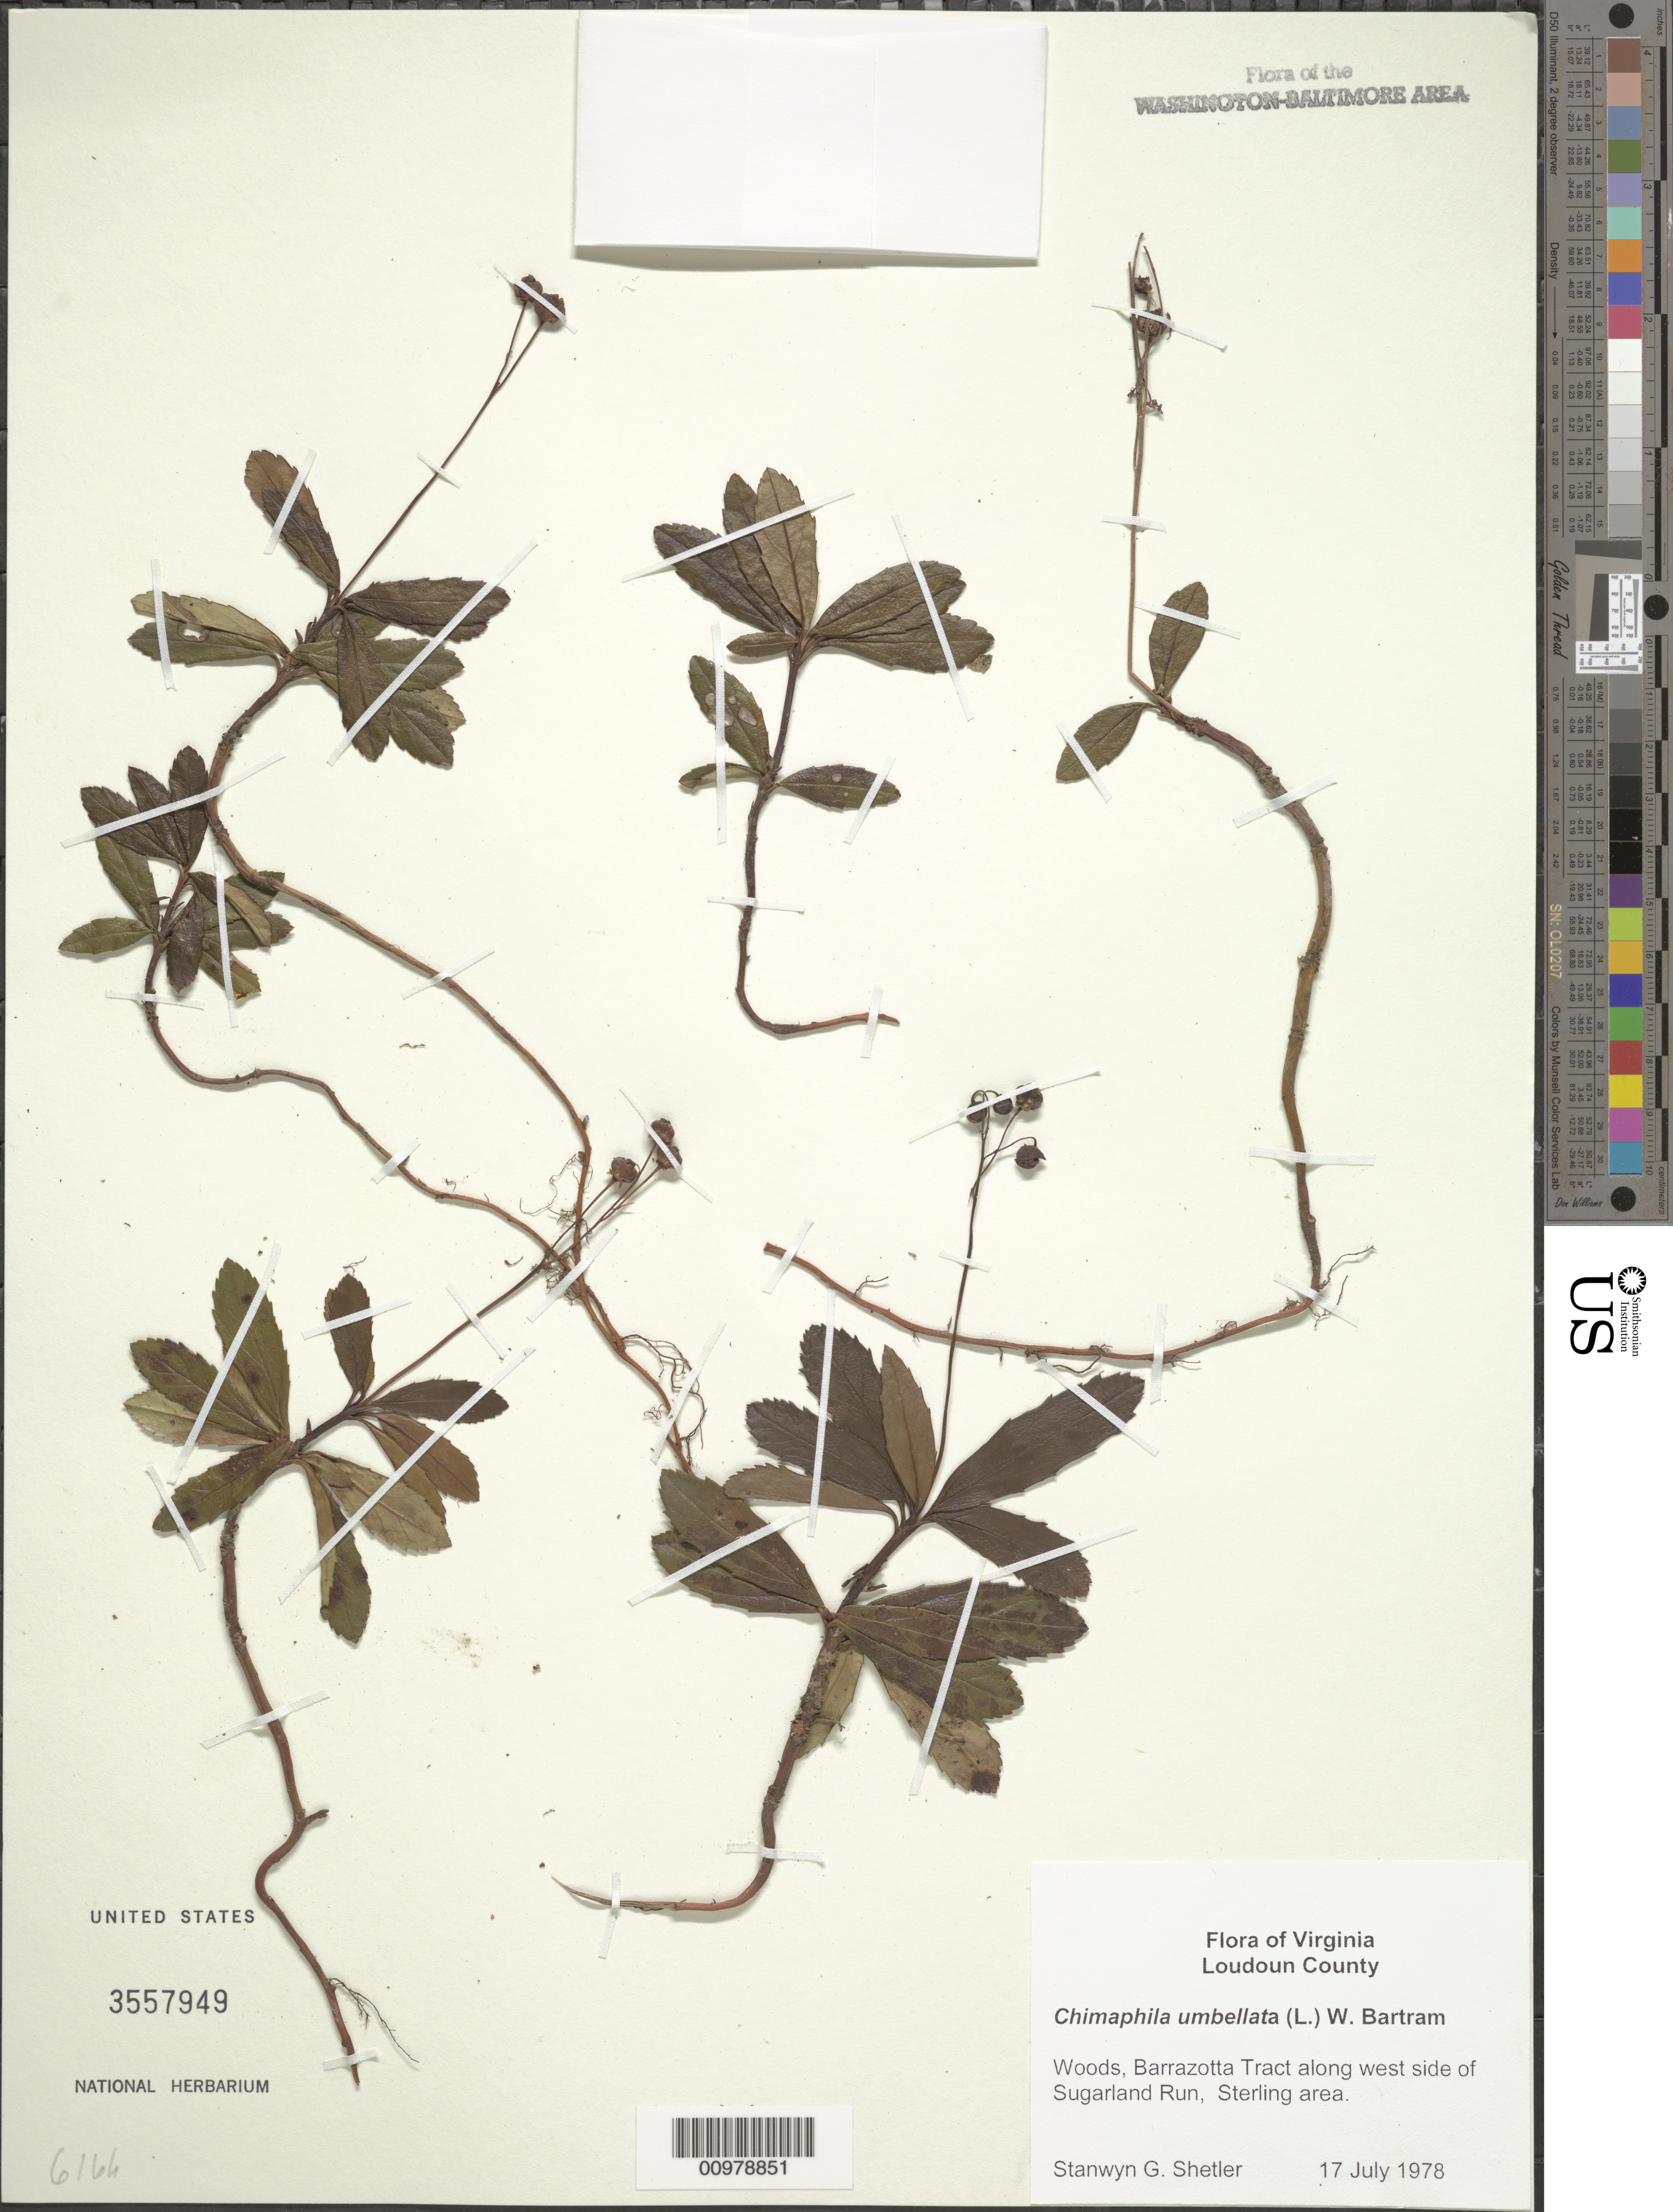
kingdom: Plantae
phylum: Tracheophyta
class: Magnoliopsida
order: Ericales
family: Ericaceae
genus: Chimaphila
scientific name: Chimaphila umbellata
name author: (L.) W.P.C. Barton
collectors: S. Shetler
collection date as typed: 17 July 1978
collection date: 1978-07-17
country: United States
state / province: Virginia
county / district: Loudoun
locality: Barrazotta Tract along west side of Sugarland Run, north of Rte. 7, Sterling area.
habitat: Woods.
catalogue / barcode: US 3557949